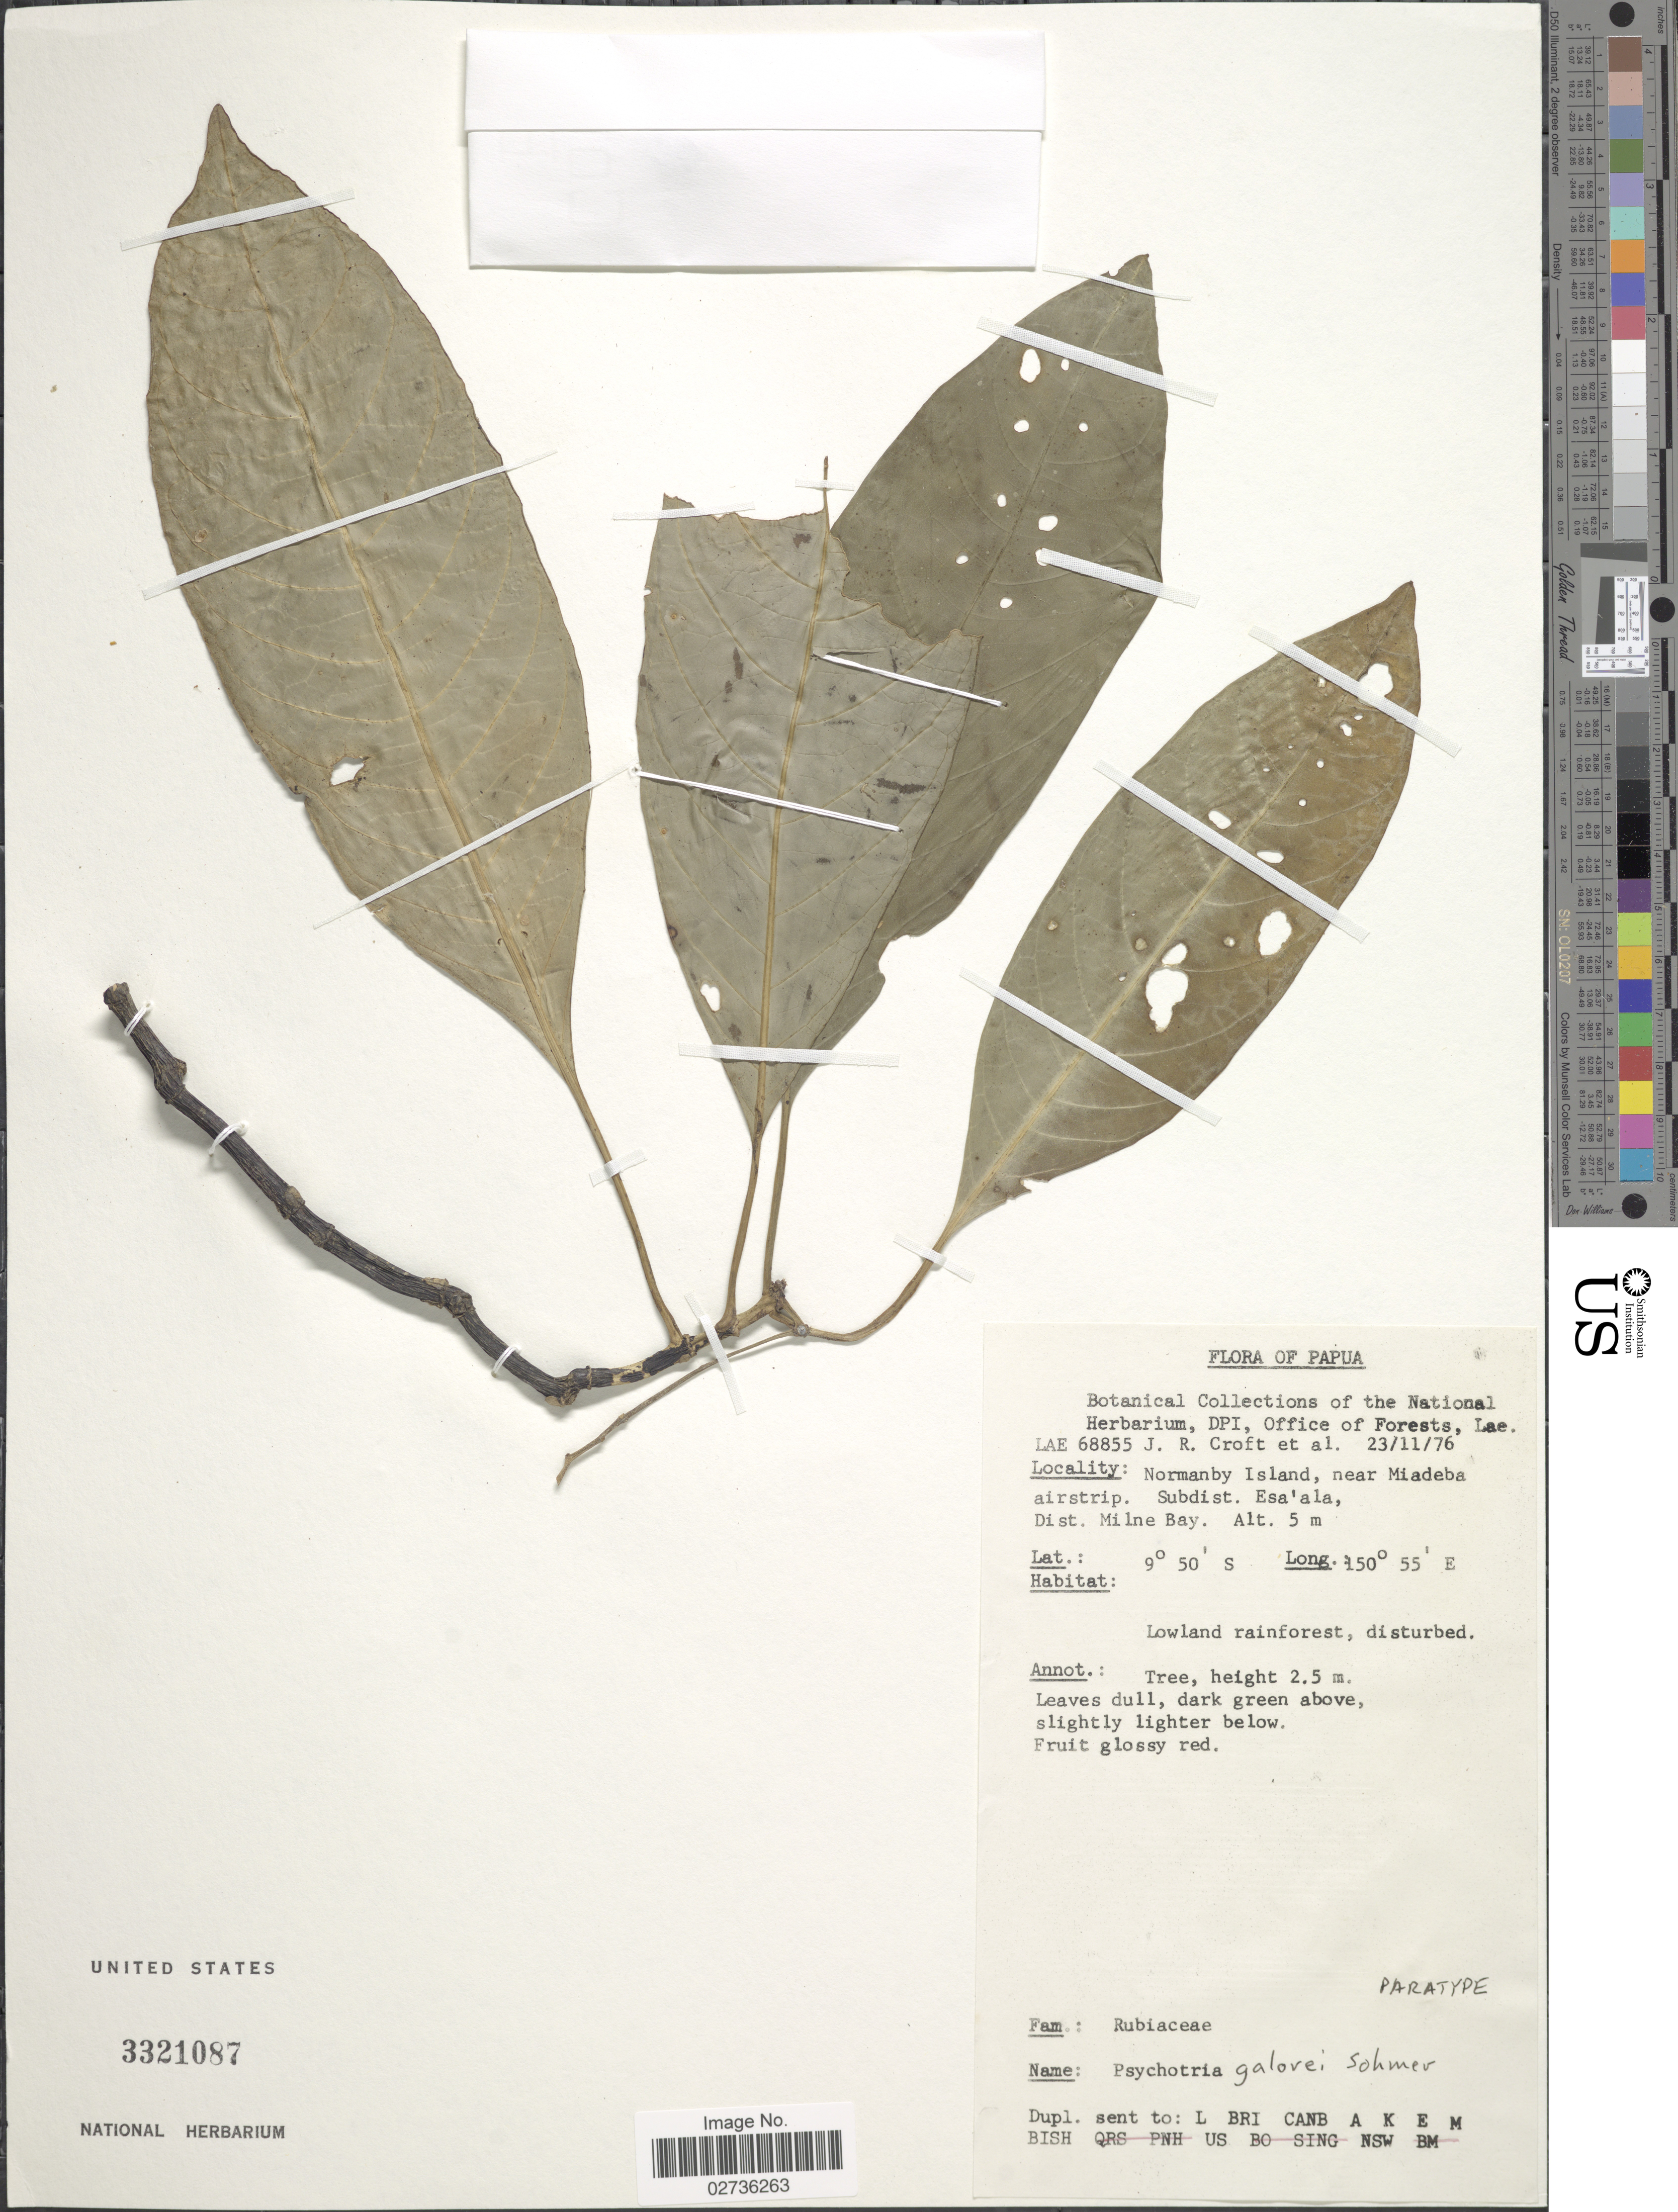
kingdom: Plantae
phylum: Tracheophyta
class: Magnoliopsida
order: Gentianales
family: Rubiaceae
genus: Psychotria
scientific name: Psychotria galorei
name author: Sohmer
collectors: J. R. Croft & et al.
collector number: LAE68855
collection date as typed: Transcribed d/m/y: 23/11/76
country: Papua New Guinea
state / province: Milne Bay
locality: Papua. Normanby Island, near Miadeba airstrip. Subdist. Esa'ala, Dist. Milne Bay.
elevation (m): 5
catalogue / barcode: US 3321087